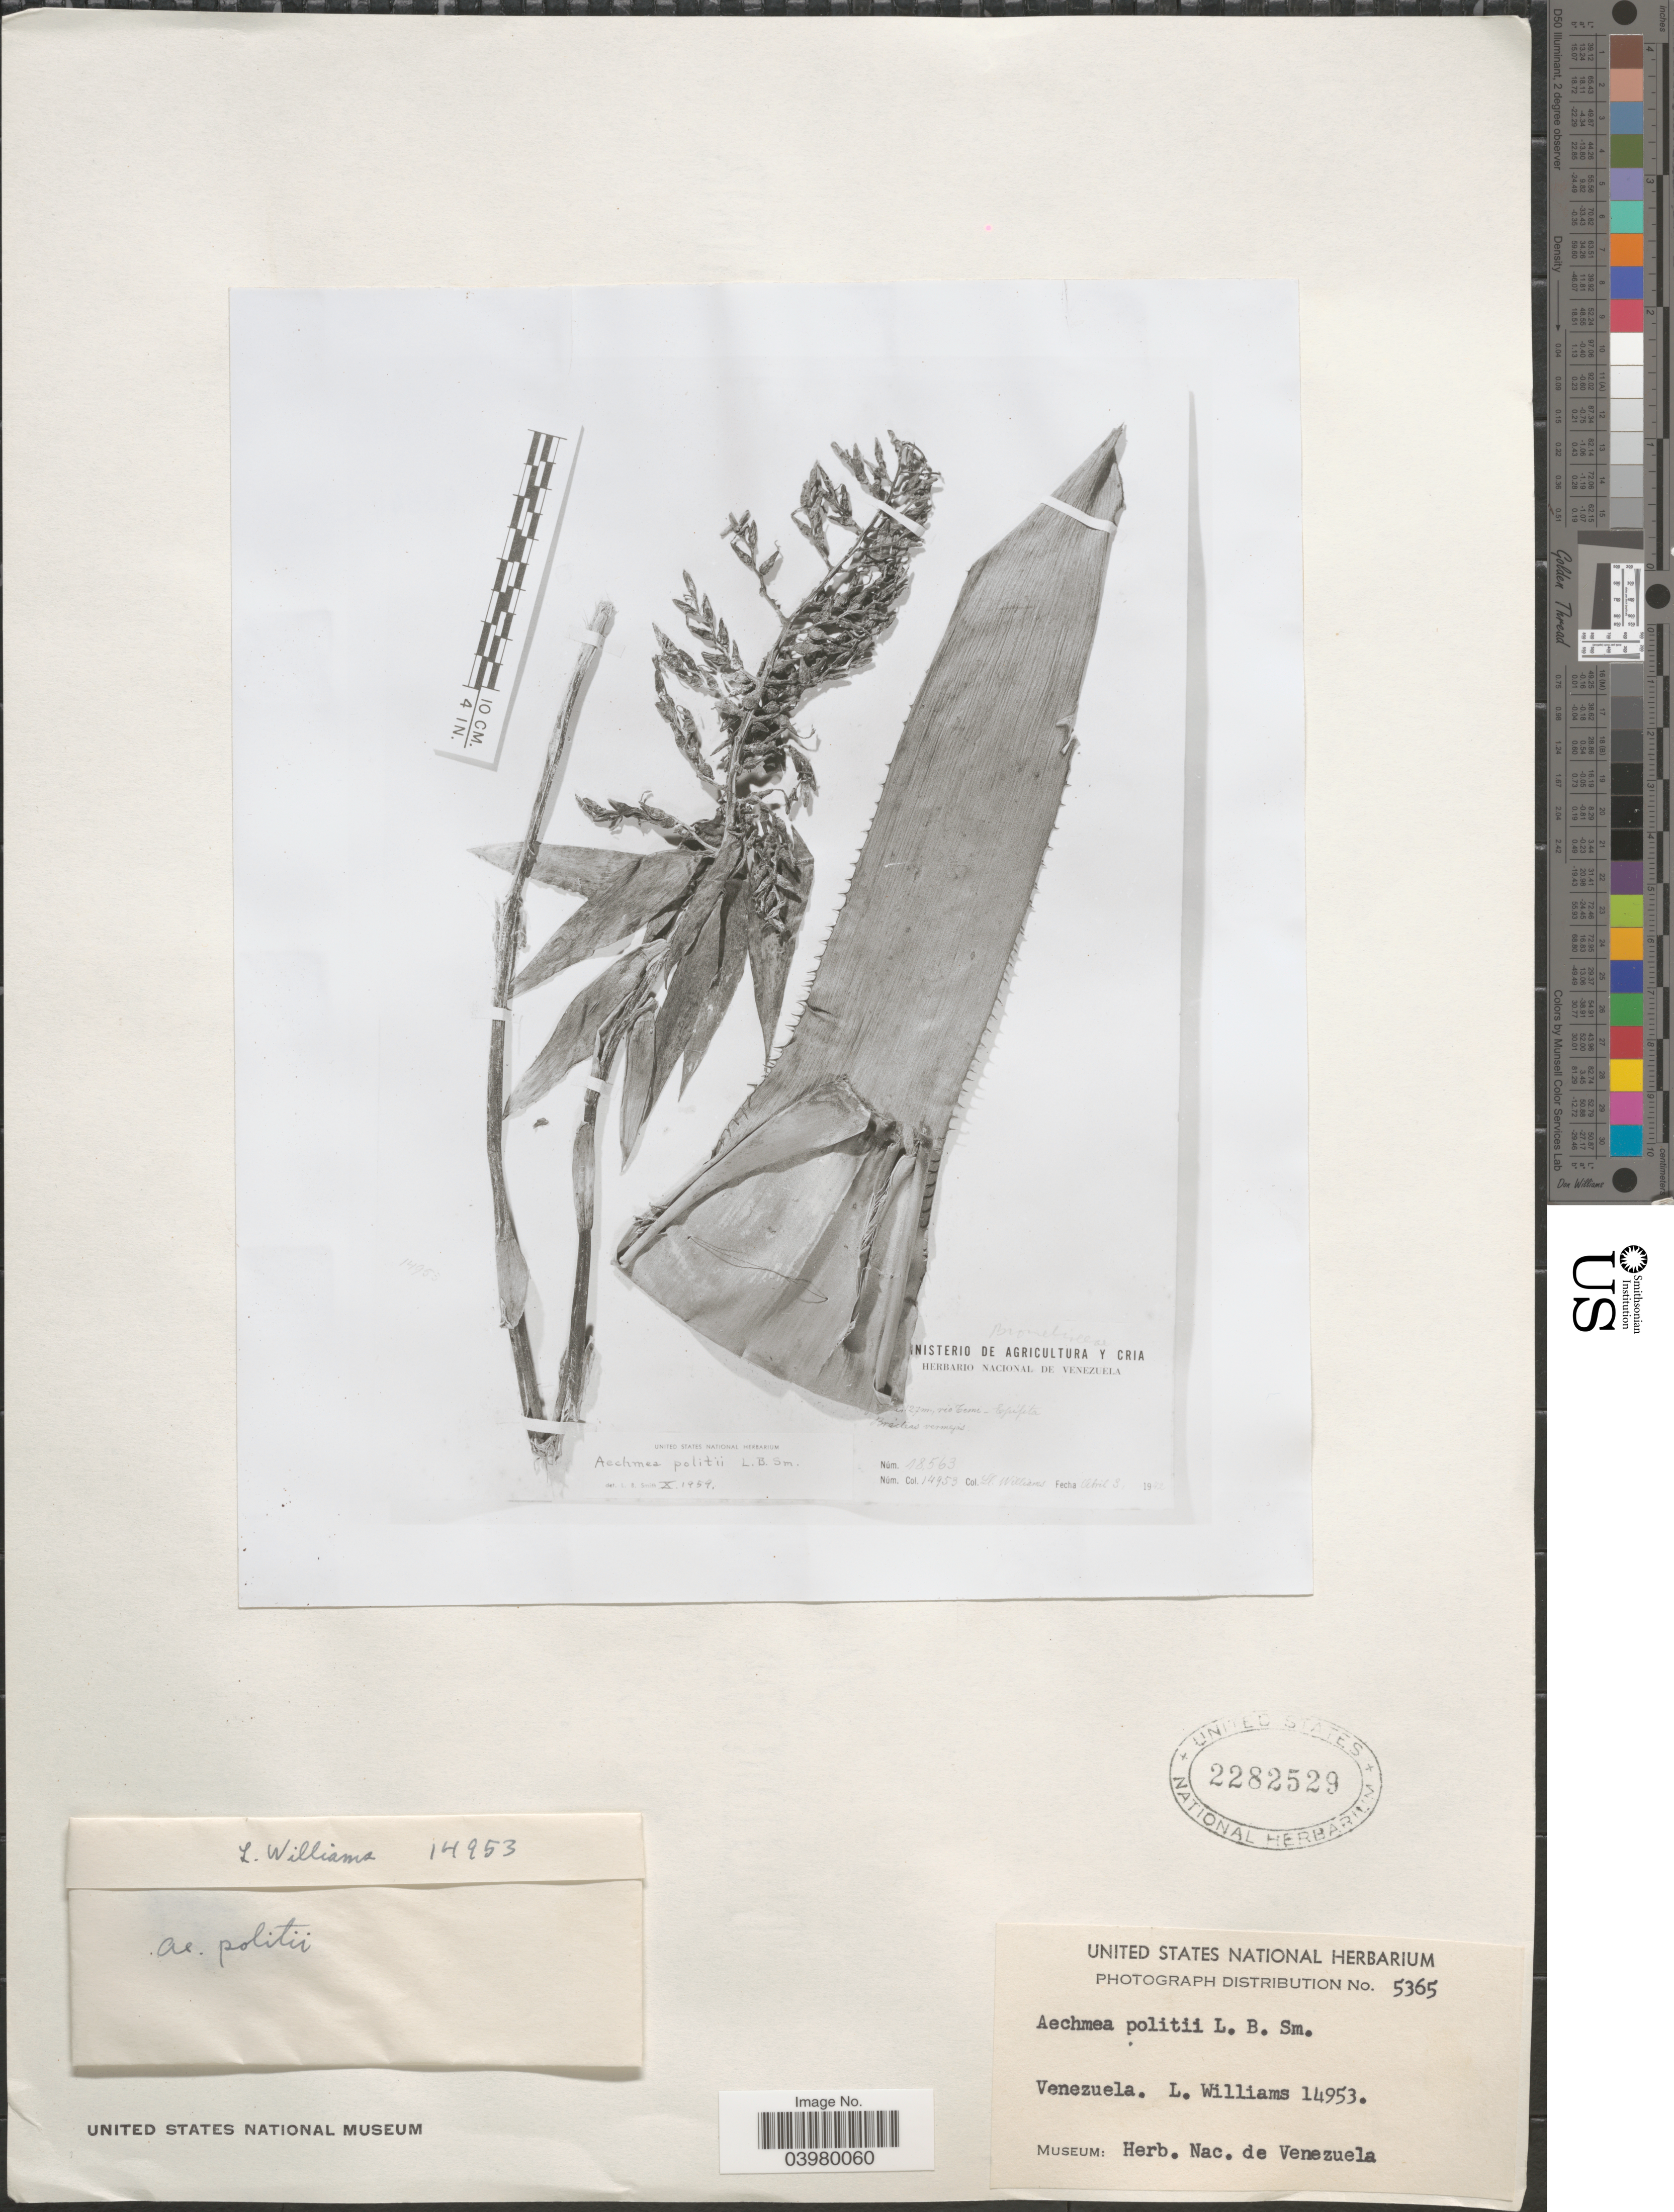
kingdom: Plantae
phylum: Tracheophyta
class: Liliopsida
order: Poales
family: Bromeliaceae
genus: Aechmea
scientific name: Aechmea politii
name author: L.B. Sm.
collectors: Ll. Williams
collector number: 14953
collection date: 1922-04-03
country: Venezuela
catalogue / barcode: US 2282529